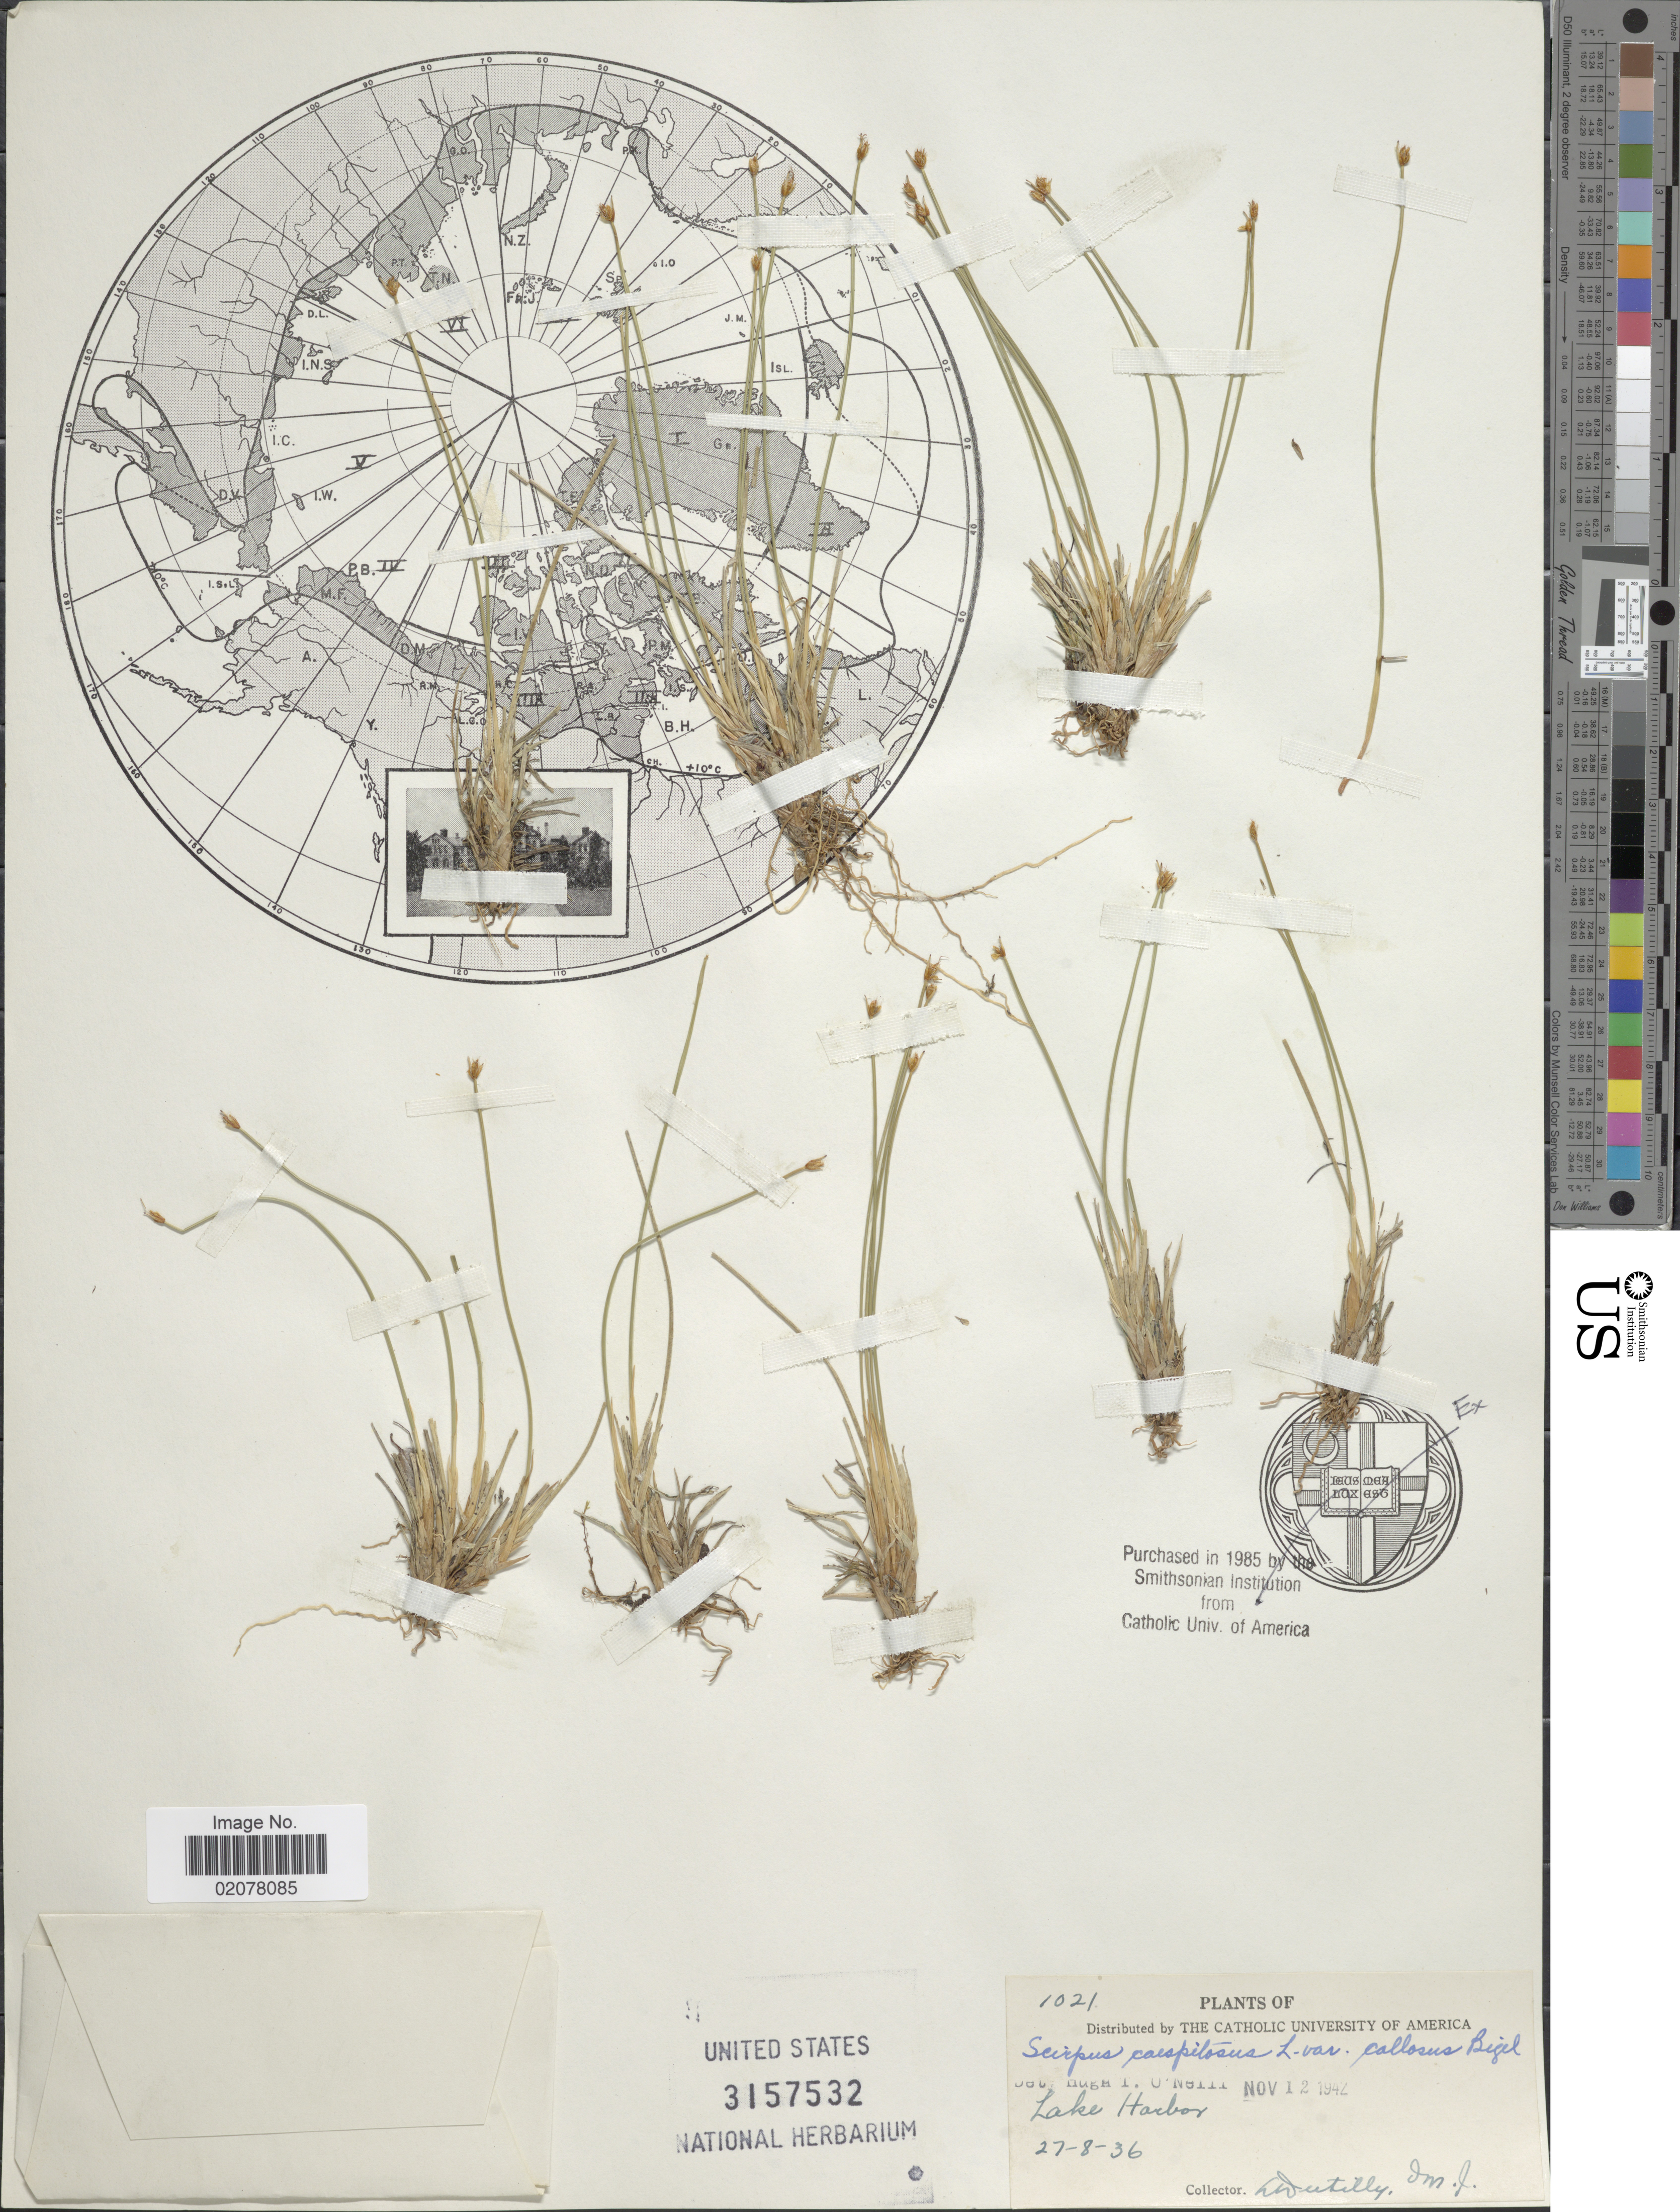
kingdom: Plantae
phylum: Tracheophyta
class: Liliopsida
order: Poales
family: Cyperaceae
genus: Trichophorum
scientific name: Trichophorum cespitosum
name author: (L.) Hartm.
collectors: P. Dutilly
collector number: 1021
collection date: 1936-08-27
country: Canada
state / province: Nunavut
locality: Kimmirut (Lake Harbour), Baffin Island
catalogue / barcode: US 3157532